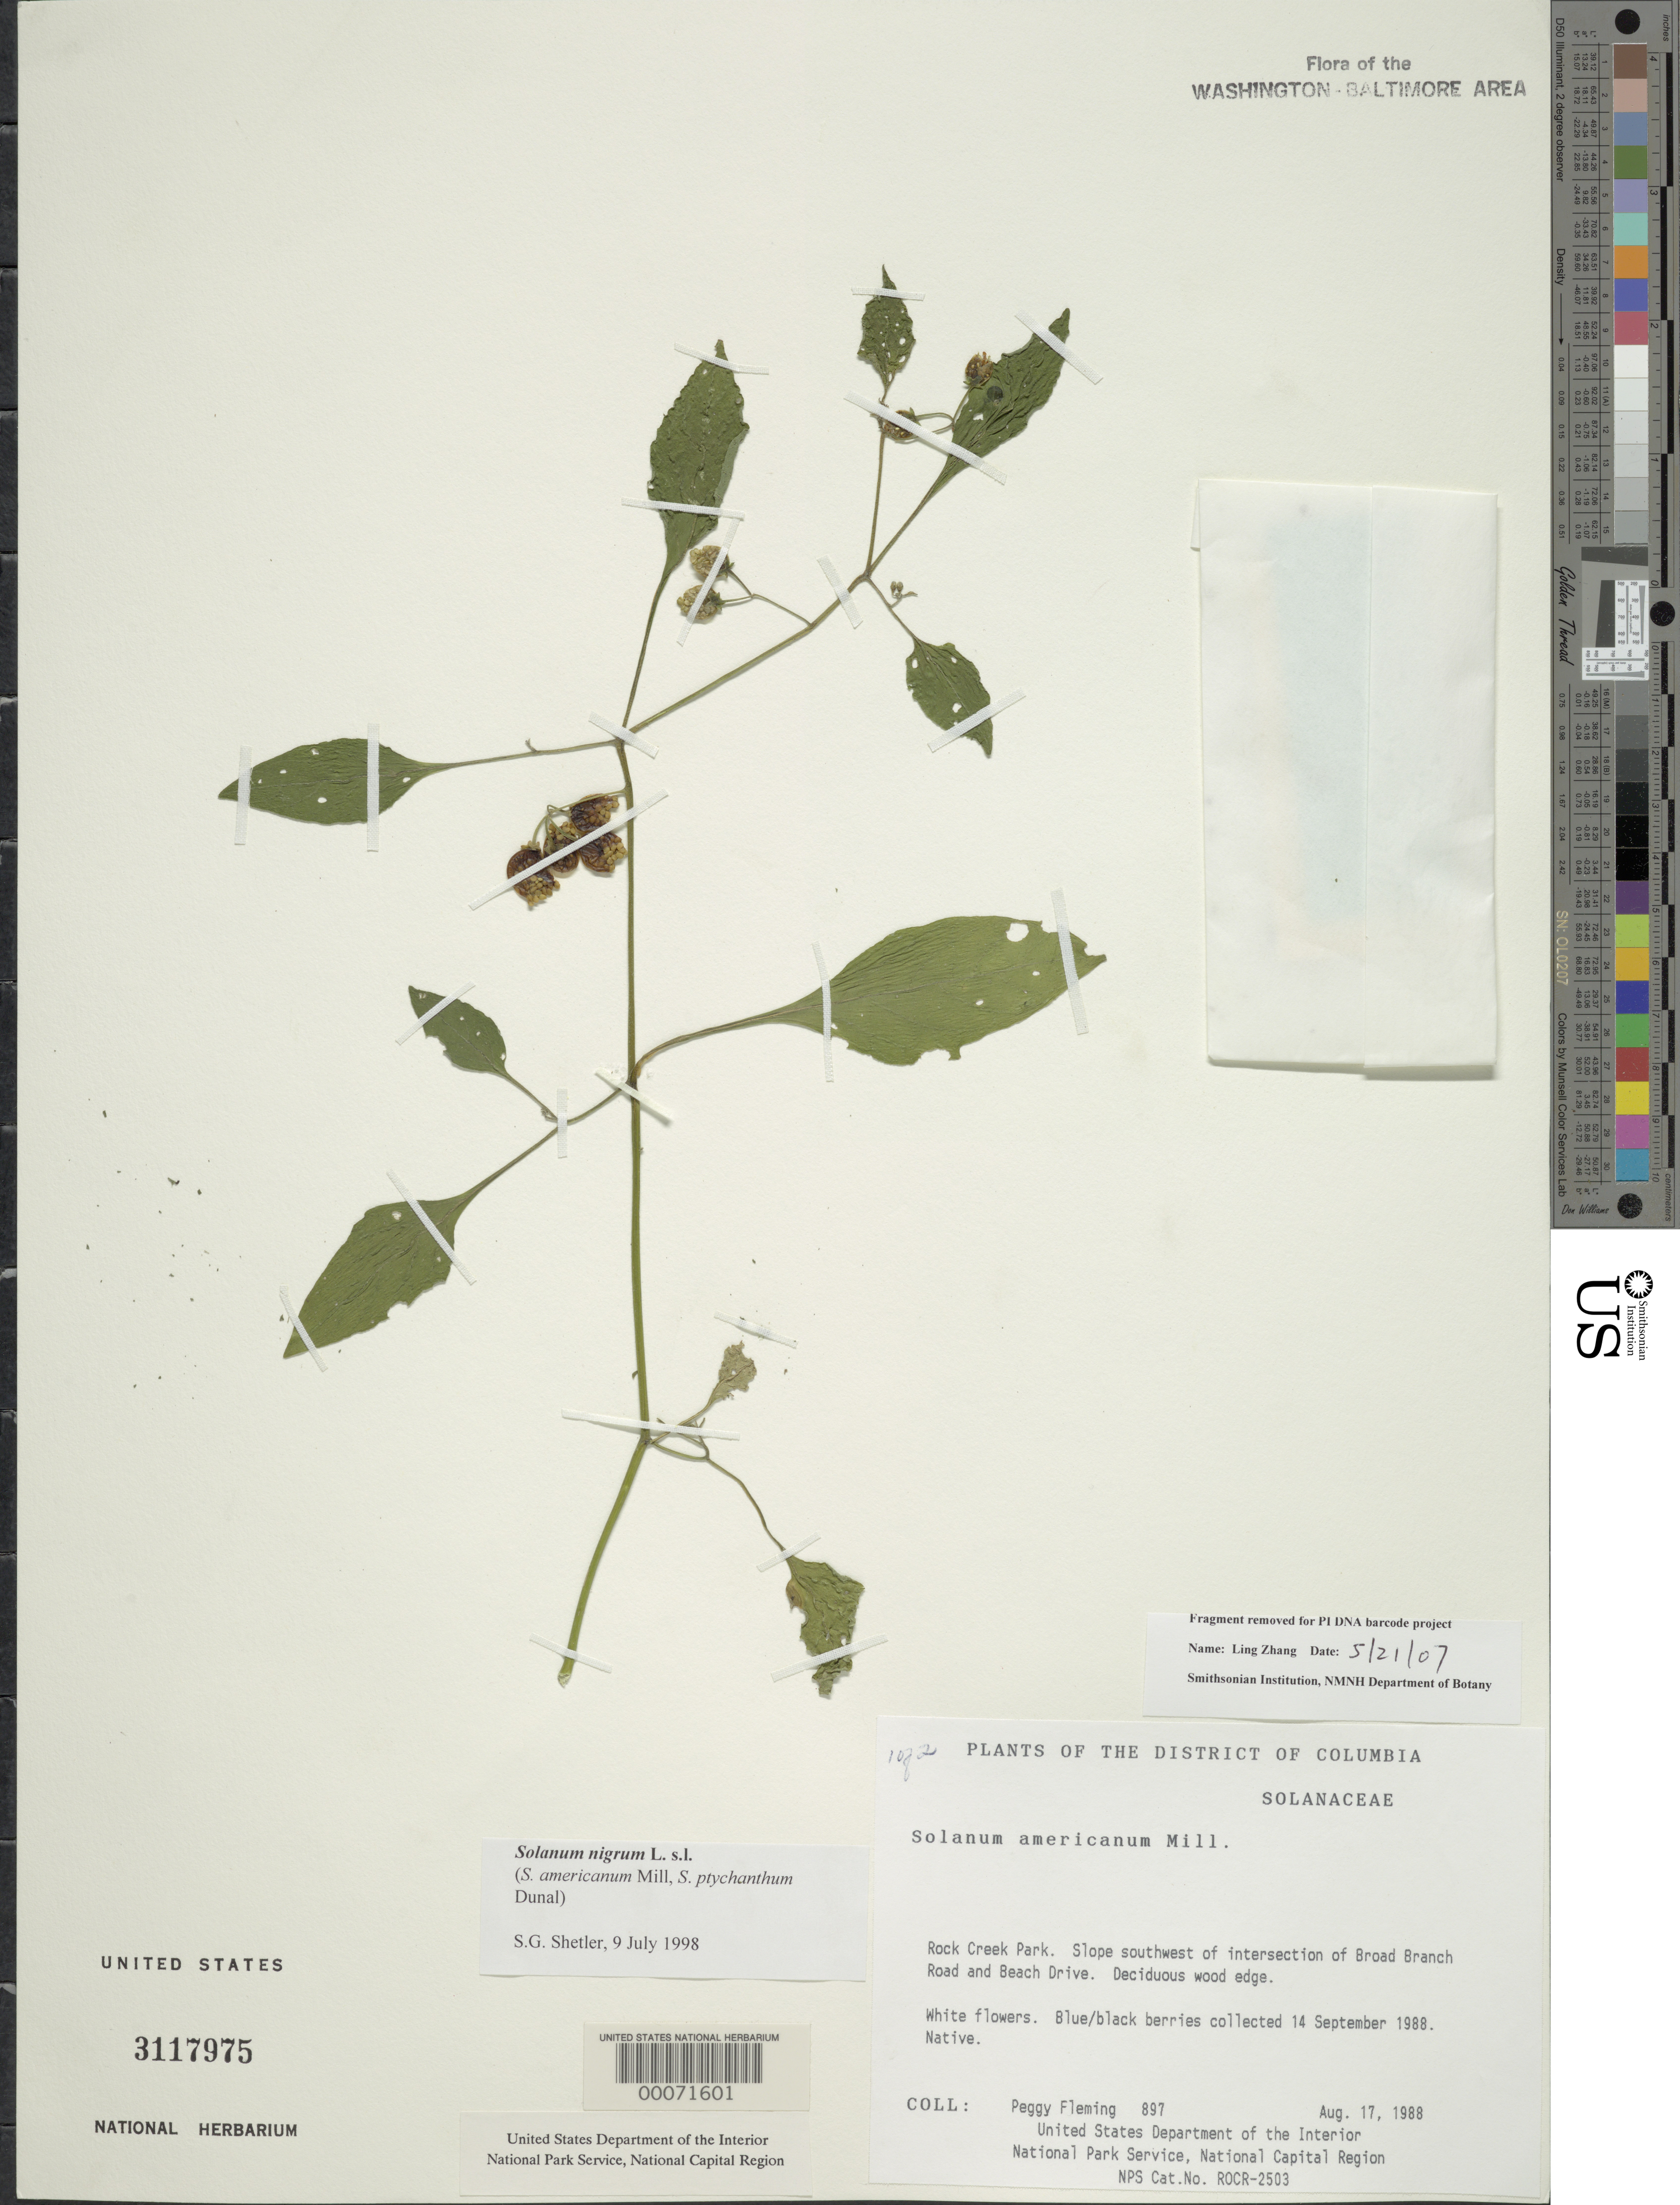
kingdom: Plantae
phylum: Tracheophyta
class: Magnoliopsida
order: Solanales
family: Solanaceae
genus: Solanum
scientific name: Solanum emulans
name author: Raf.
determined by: Knapp, S. D.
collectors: P. Fleming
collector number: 897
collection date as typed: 17 Aug 1988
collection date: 1988-08-17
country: United States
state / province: District of Columbia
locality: Rock Creek Park, W of Rock Creek, S of Broad Branch Road and Beach Drive Rock Creek Park and vicinity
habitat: Deciduous wood edge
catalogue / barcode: US 3117975